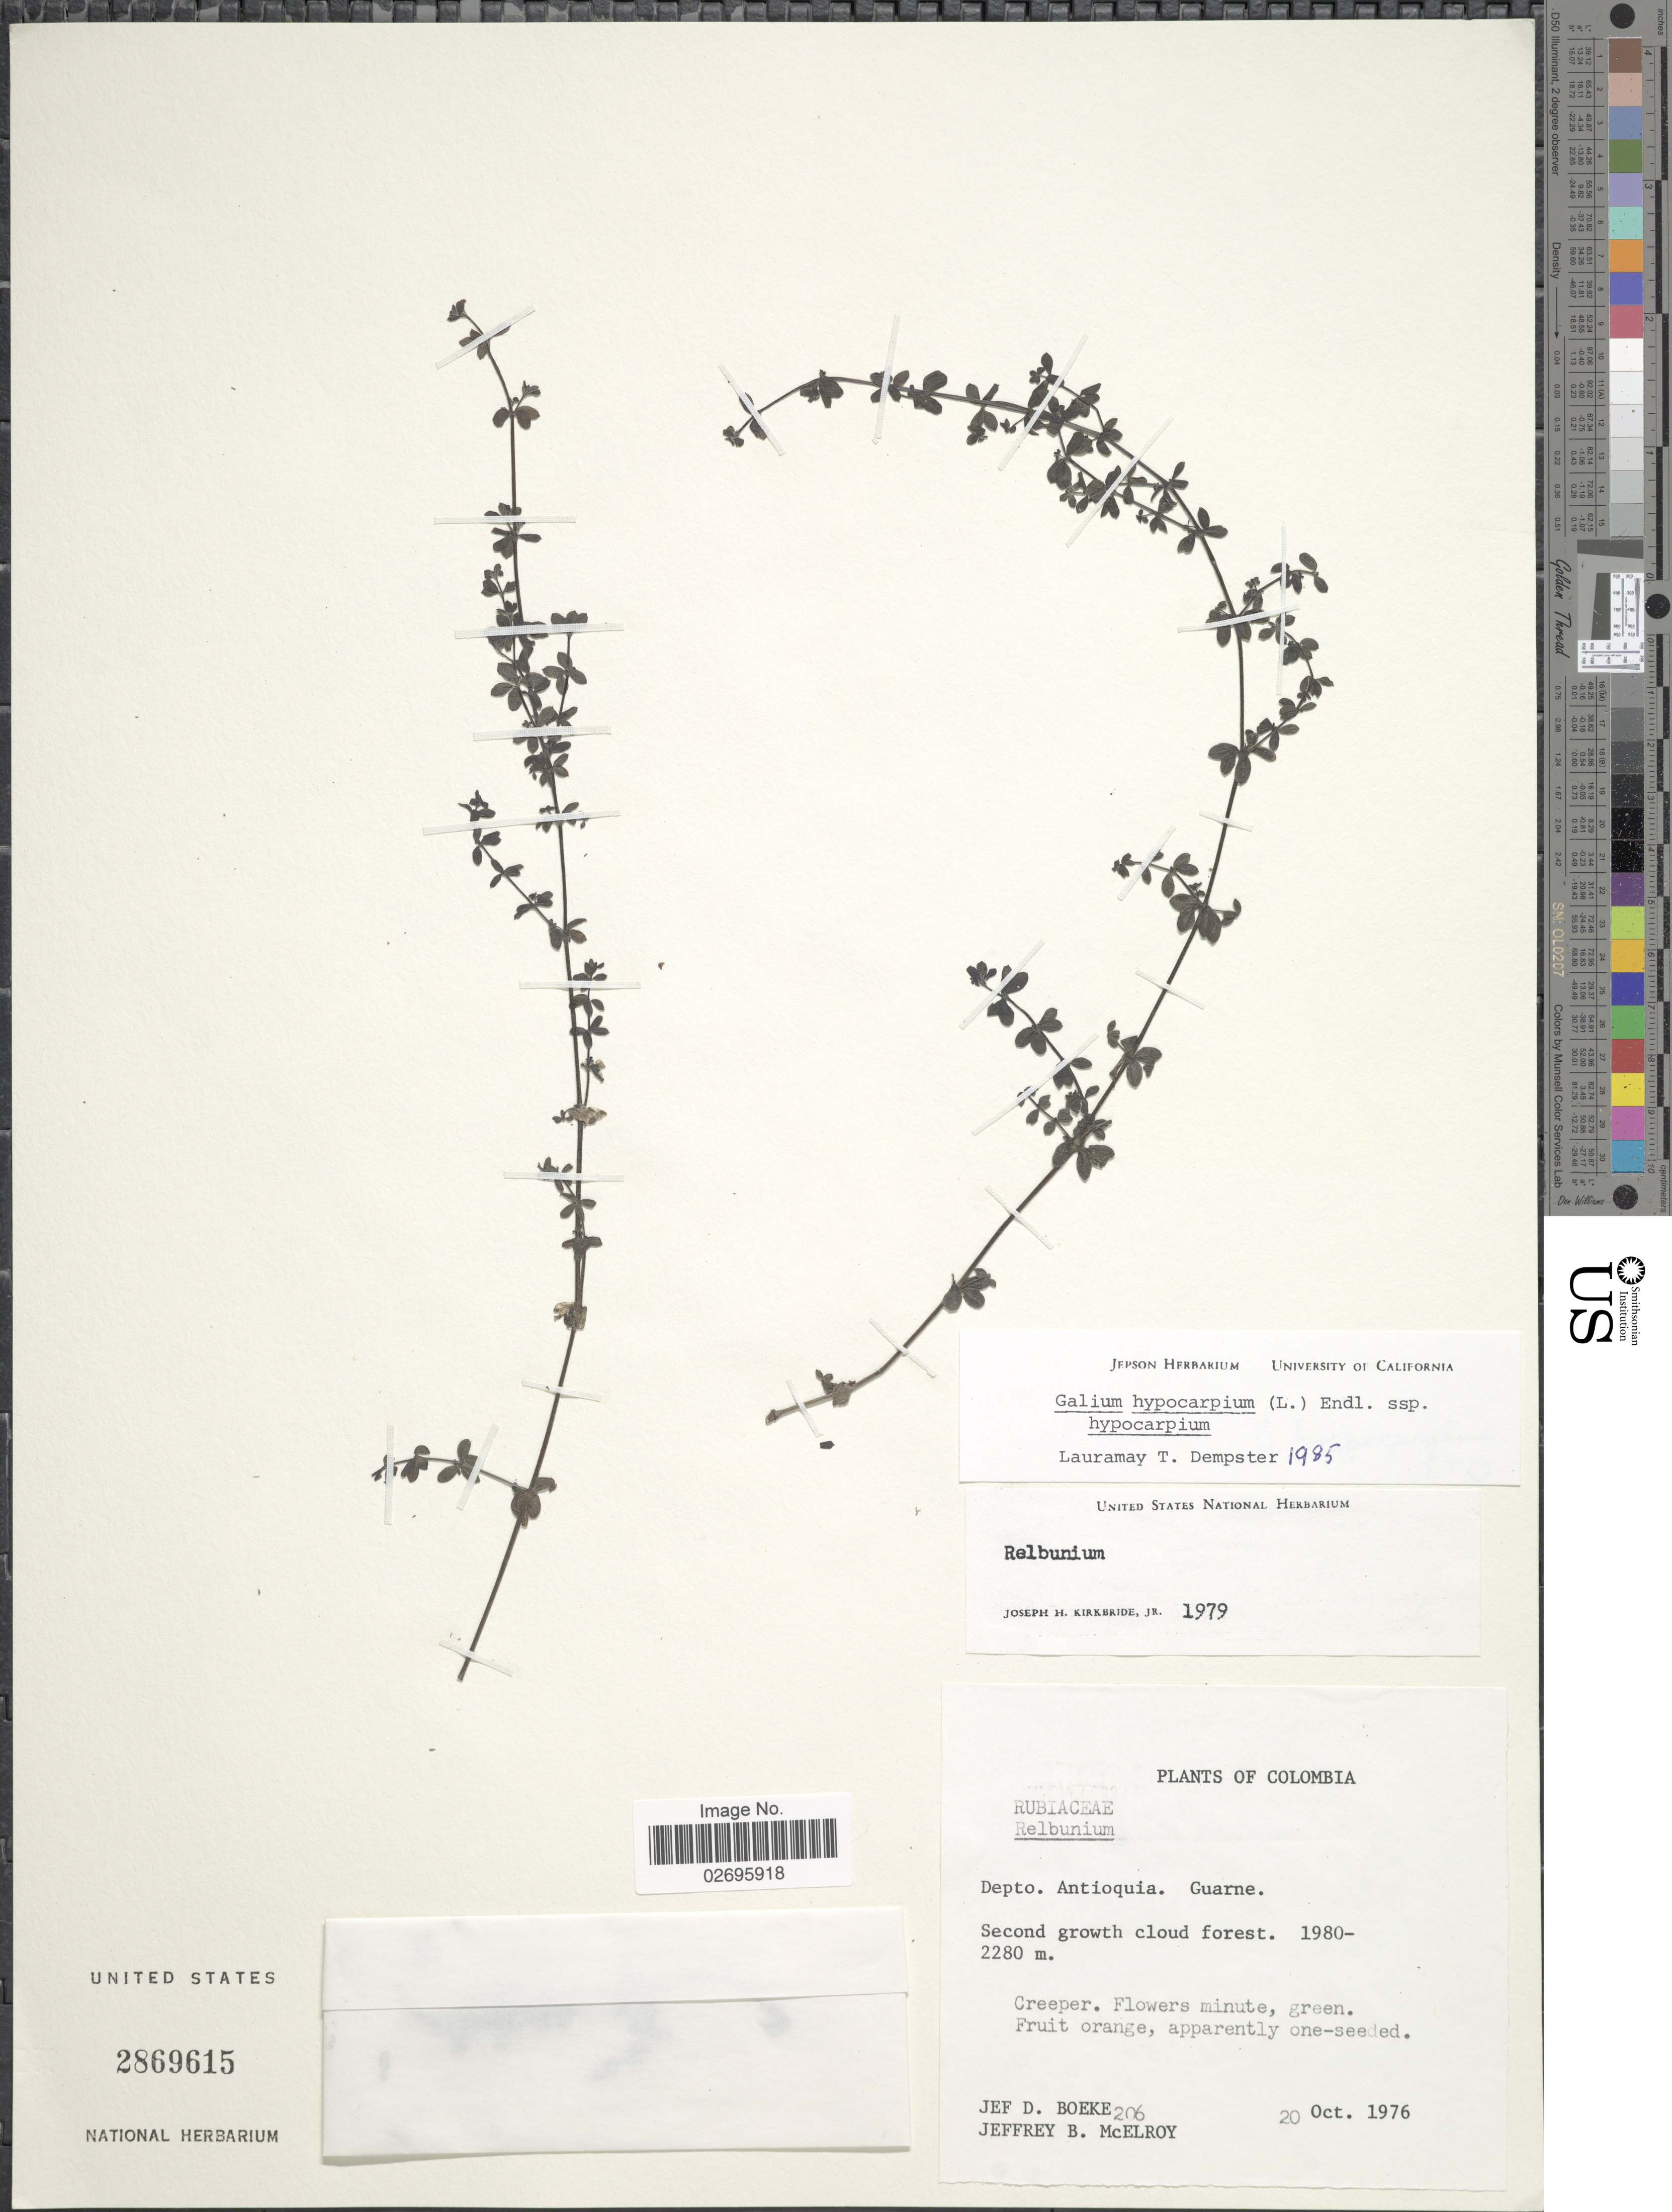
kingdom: Plantae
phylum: Tracheophyta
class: Magnoliopsida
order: Gentianales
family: Rubiaceae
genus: Galium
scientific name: Galium hypocarpium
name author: (L.) Endl. ex Griseb.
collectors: J. Boeke & J. B. McElroy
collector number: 206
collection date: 1976-10-20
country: Colombia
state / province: Antioquia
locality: Depto. Antioquia. Guarne. Second growth cloud forest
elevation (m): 1980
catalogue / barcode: US 2869615